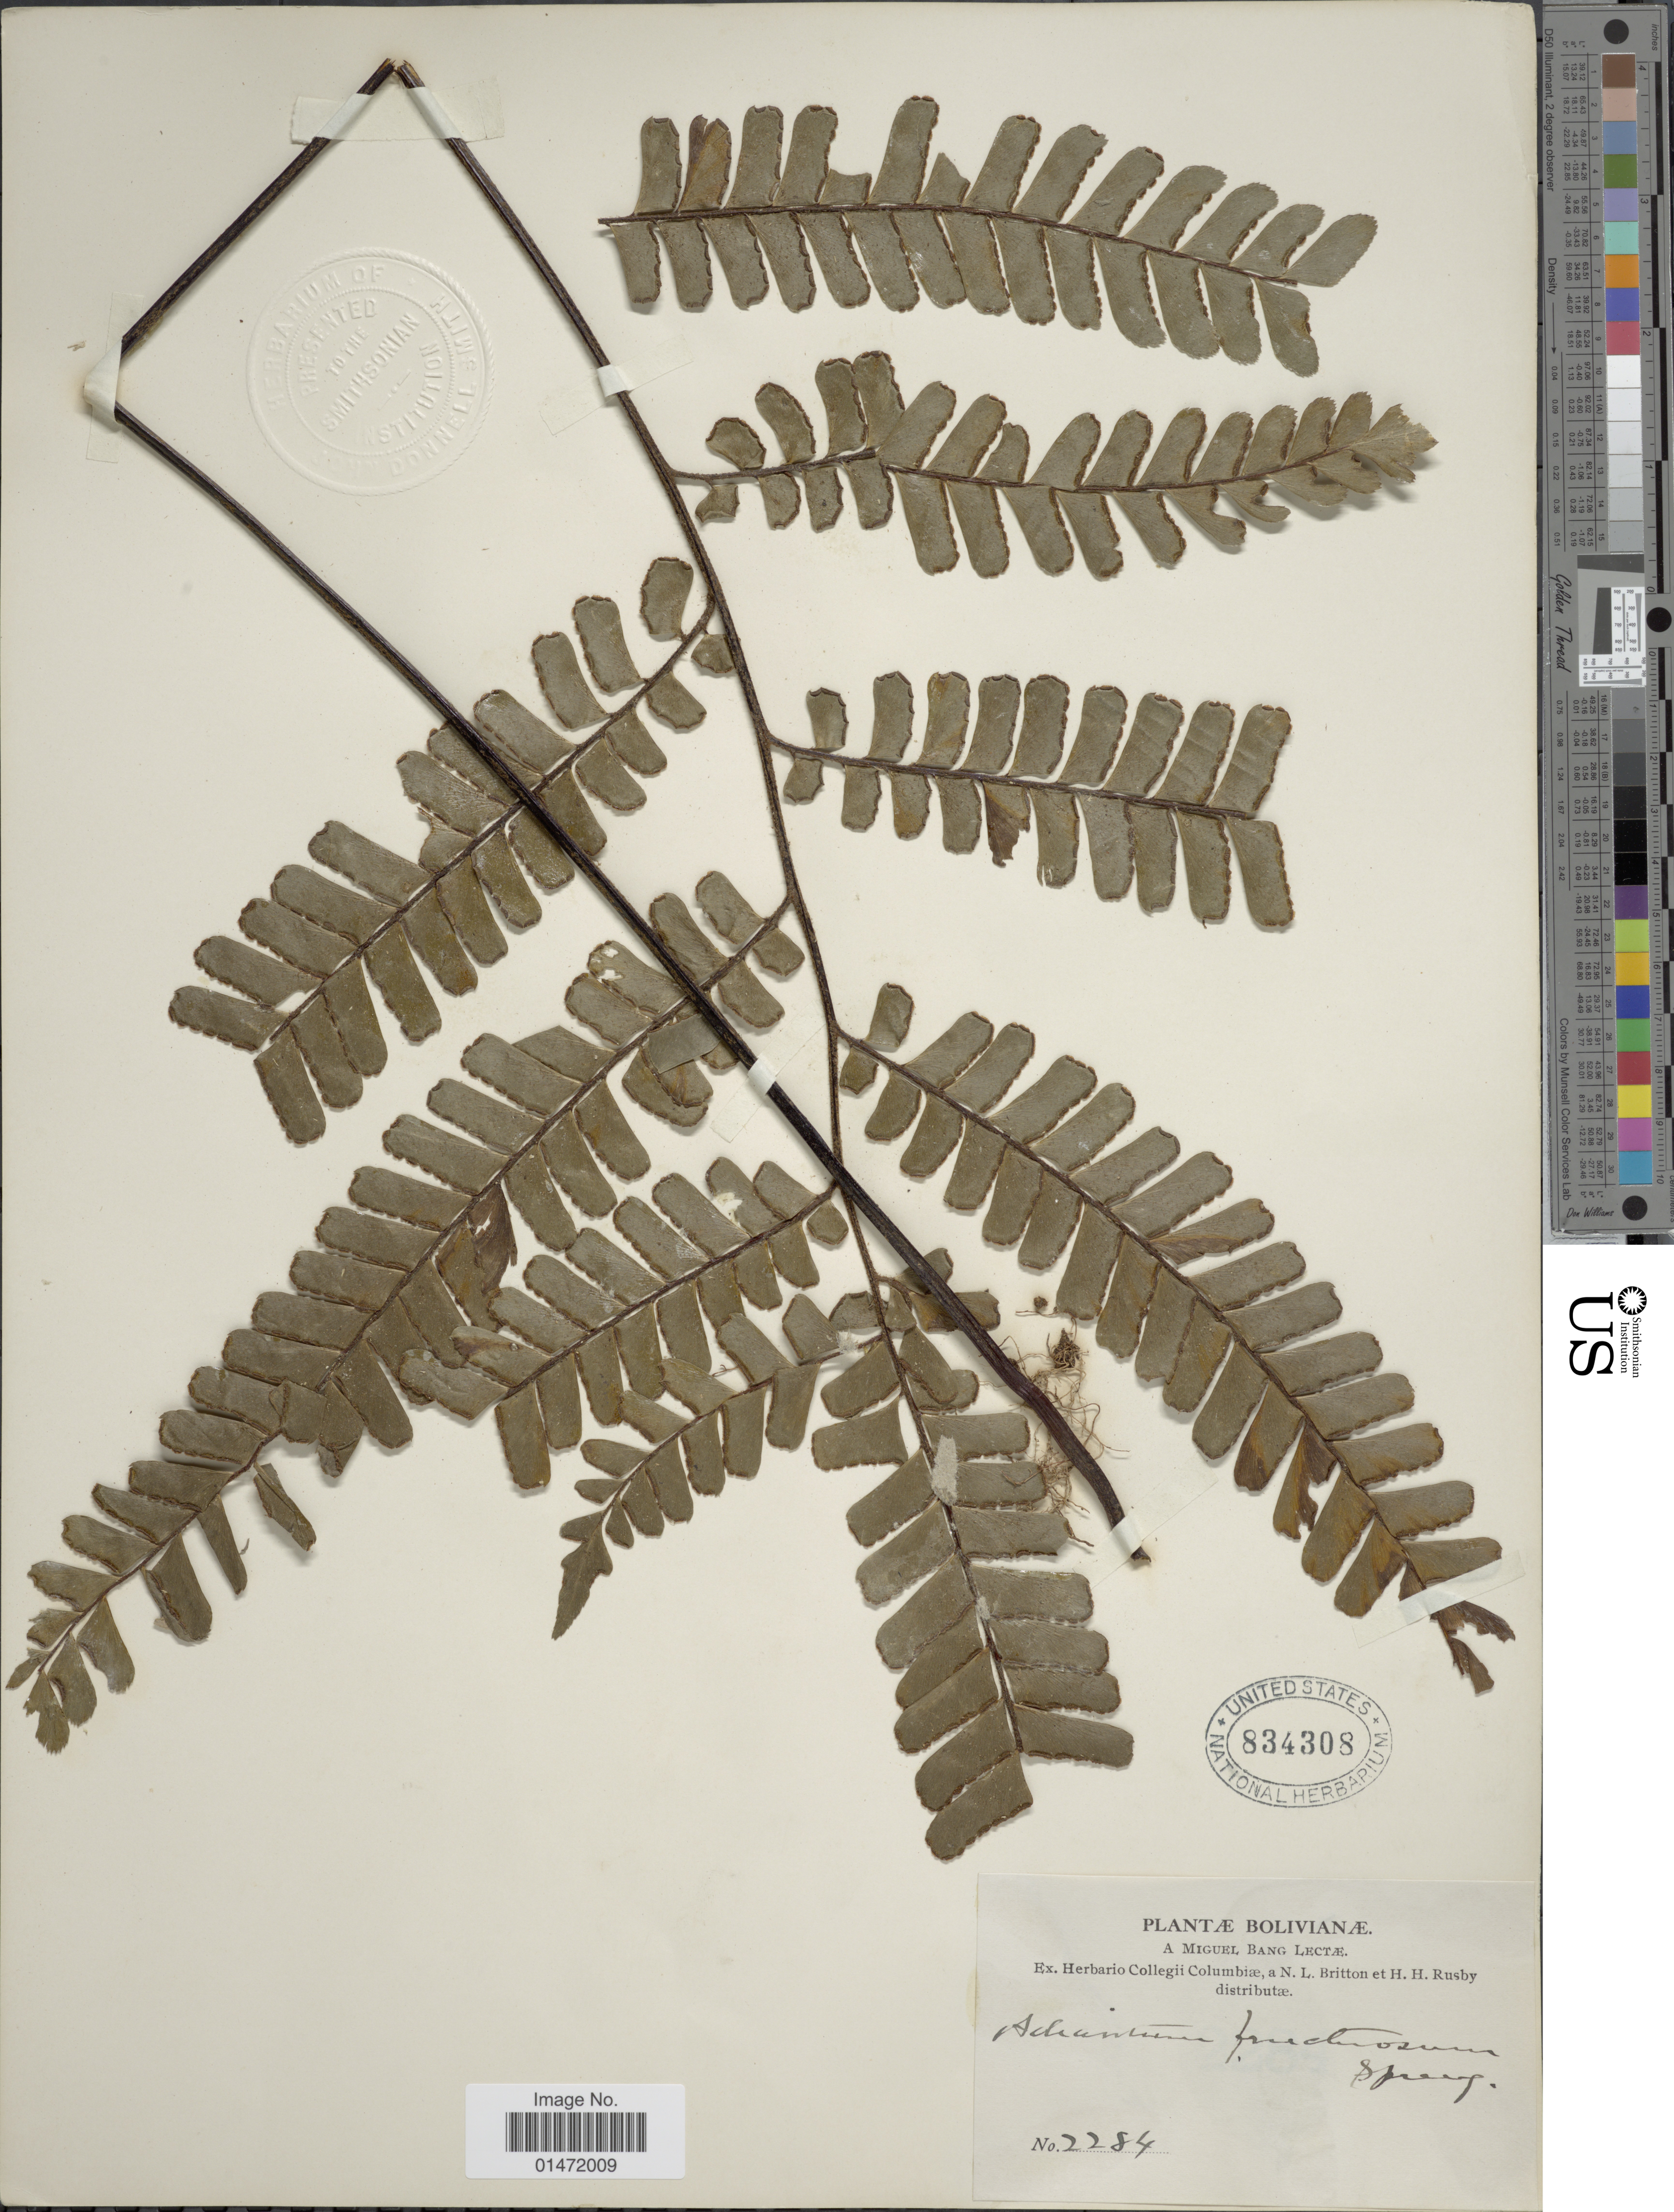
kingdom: Plantae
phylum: Tracheophyta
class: Polypodiopsida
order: Polypodiales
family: Pteridaceae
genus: Adiantum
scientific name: Adiantum sp.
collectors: M. Bang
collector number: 2284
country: Bolivia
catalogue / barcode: US 834308